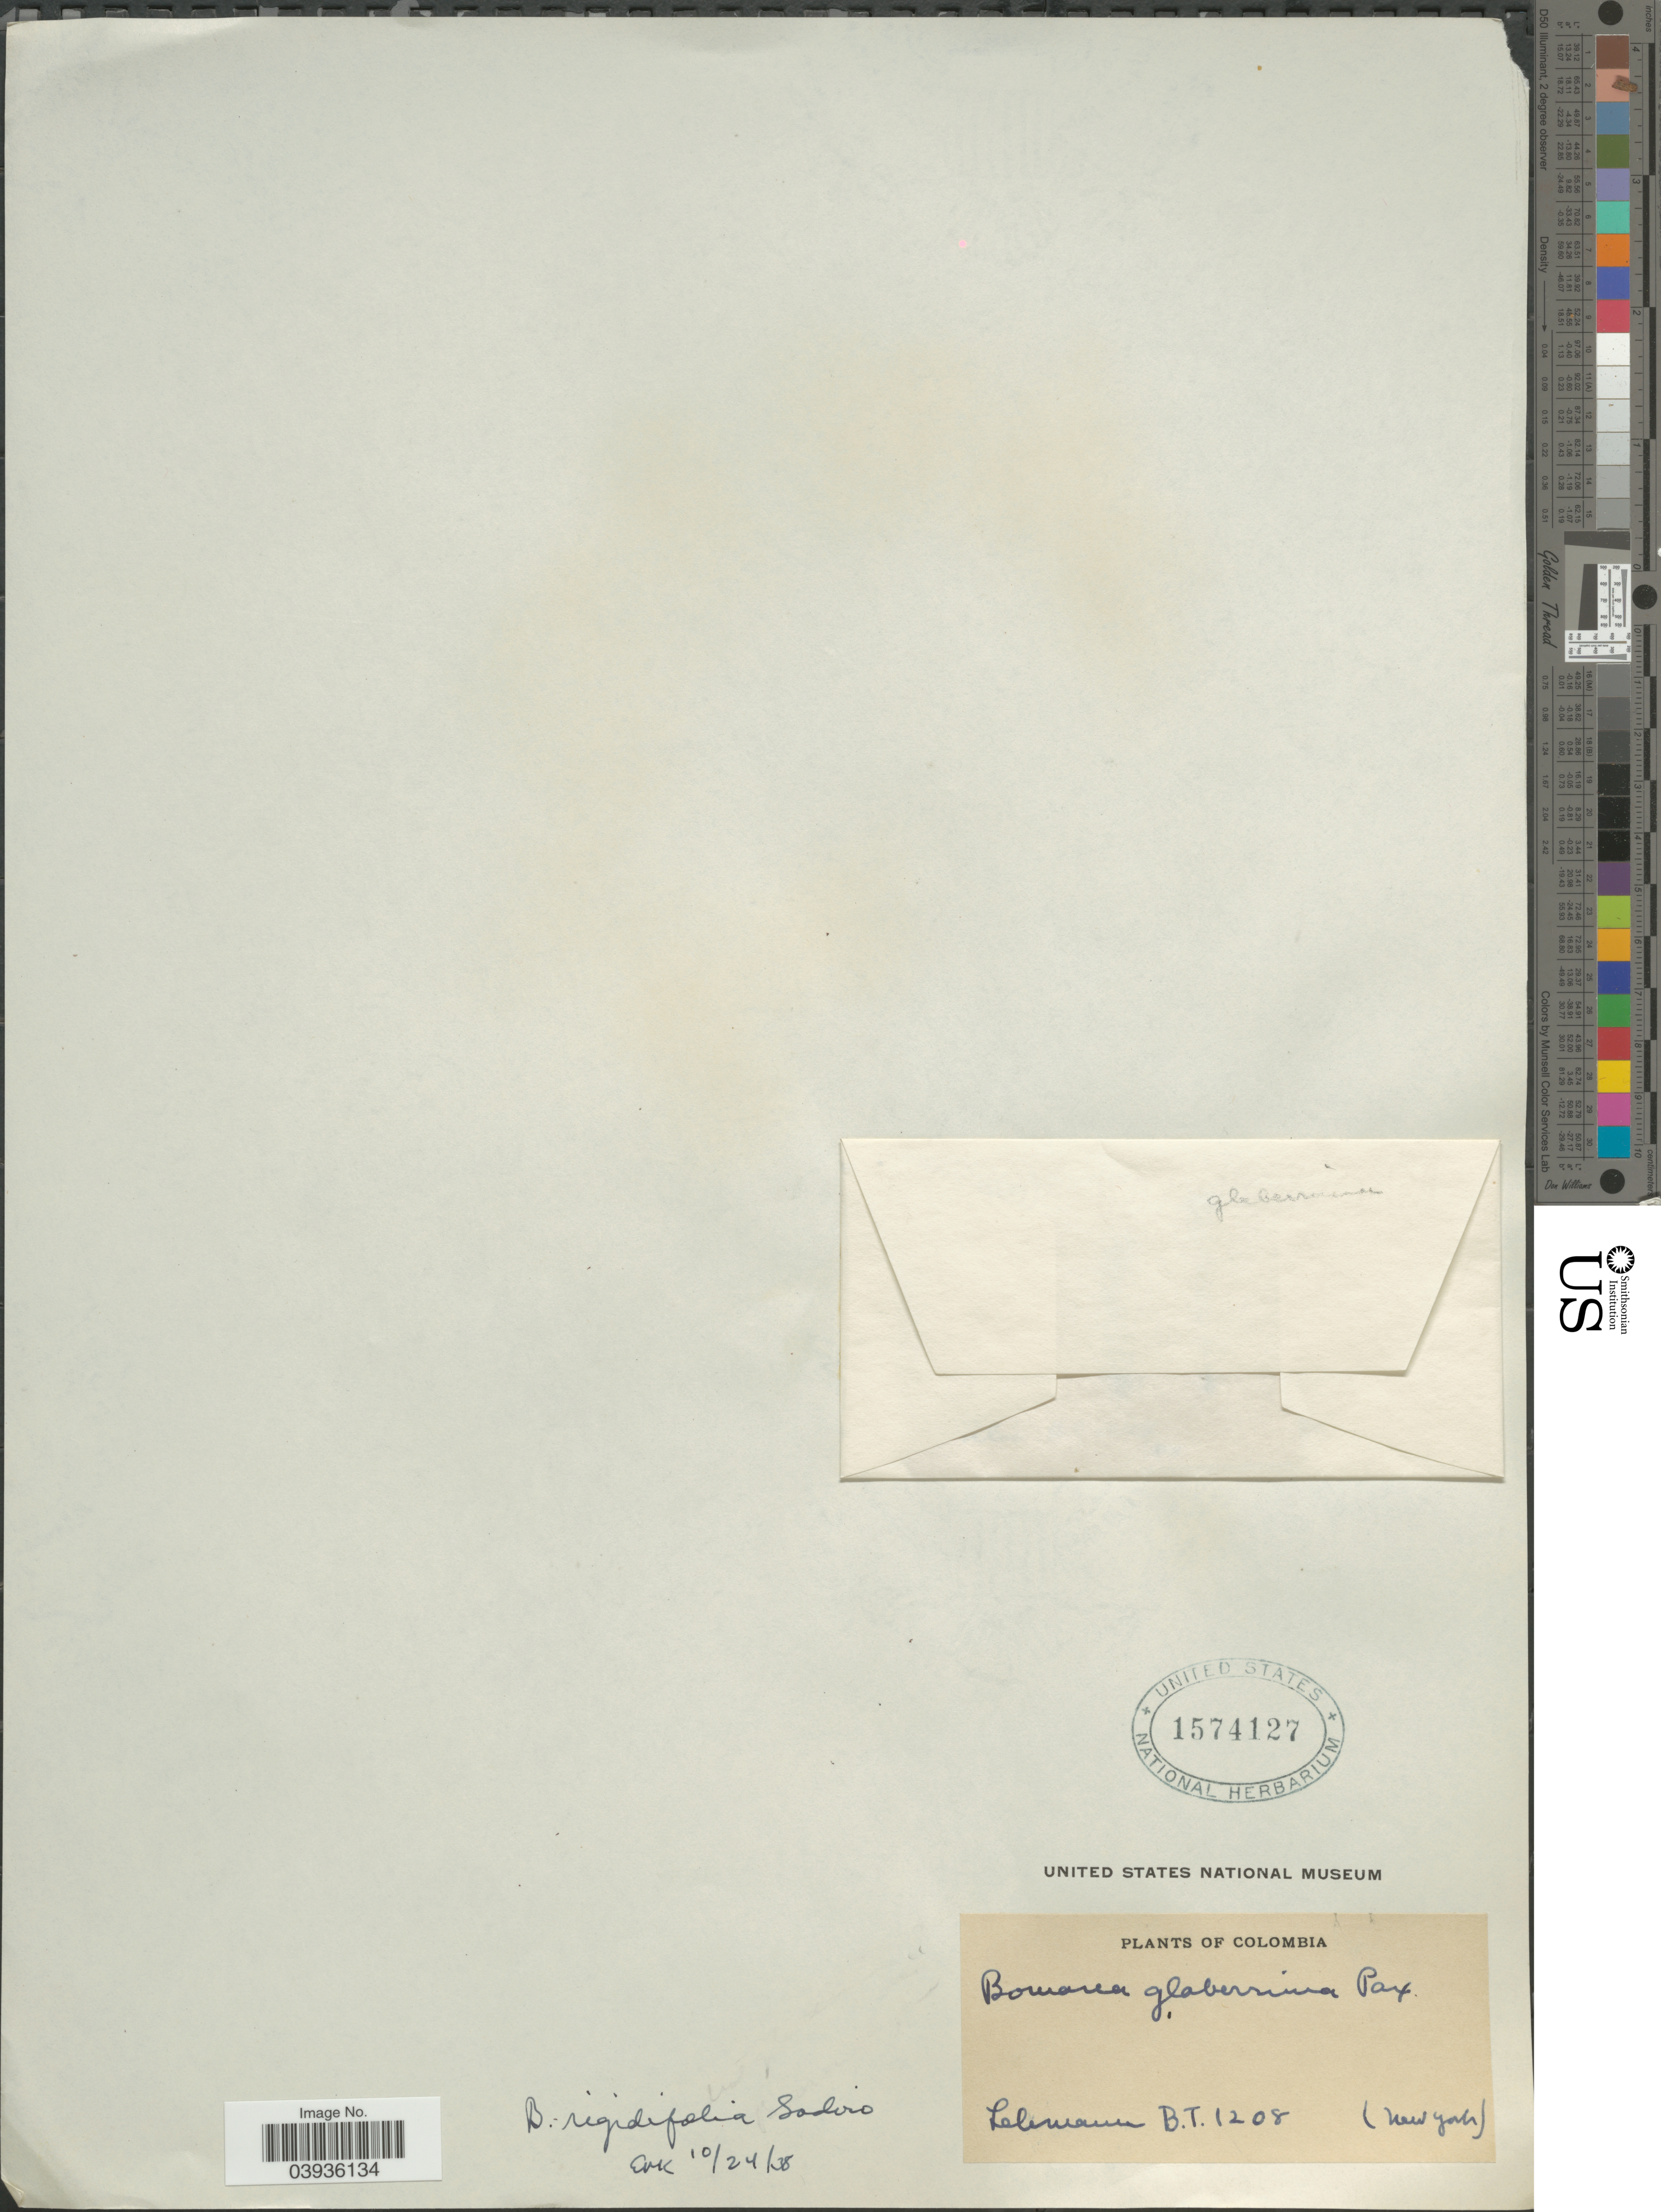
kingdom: Plantae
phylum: Tracheophyta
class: Liliopsida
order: Liliales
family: Alstroemeriaceae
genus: Bomarea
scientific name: Bomarea rigidifolia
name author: Sodiro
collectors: B. Lehmann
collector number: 1208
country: Colombia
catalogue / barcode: US 1574127